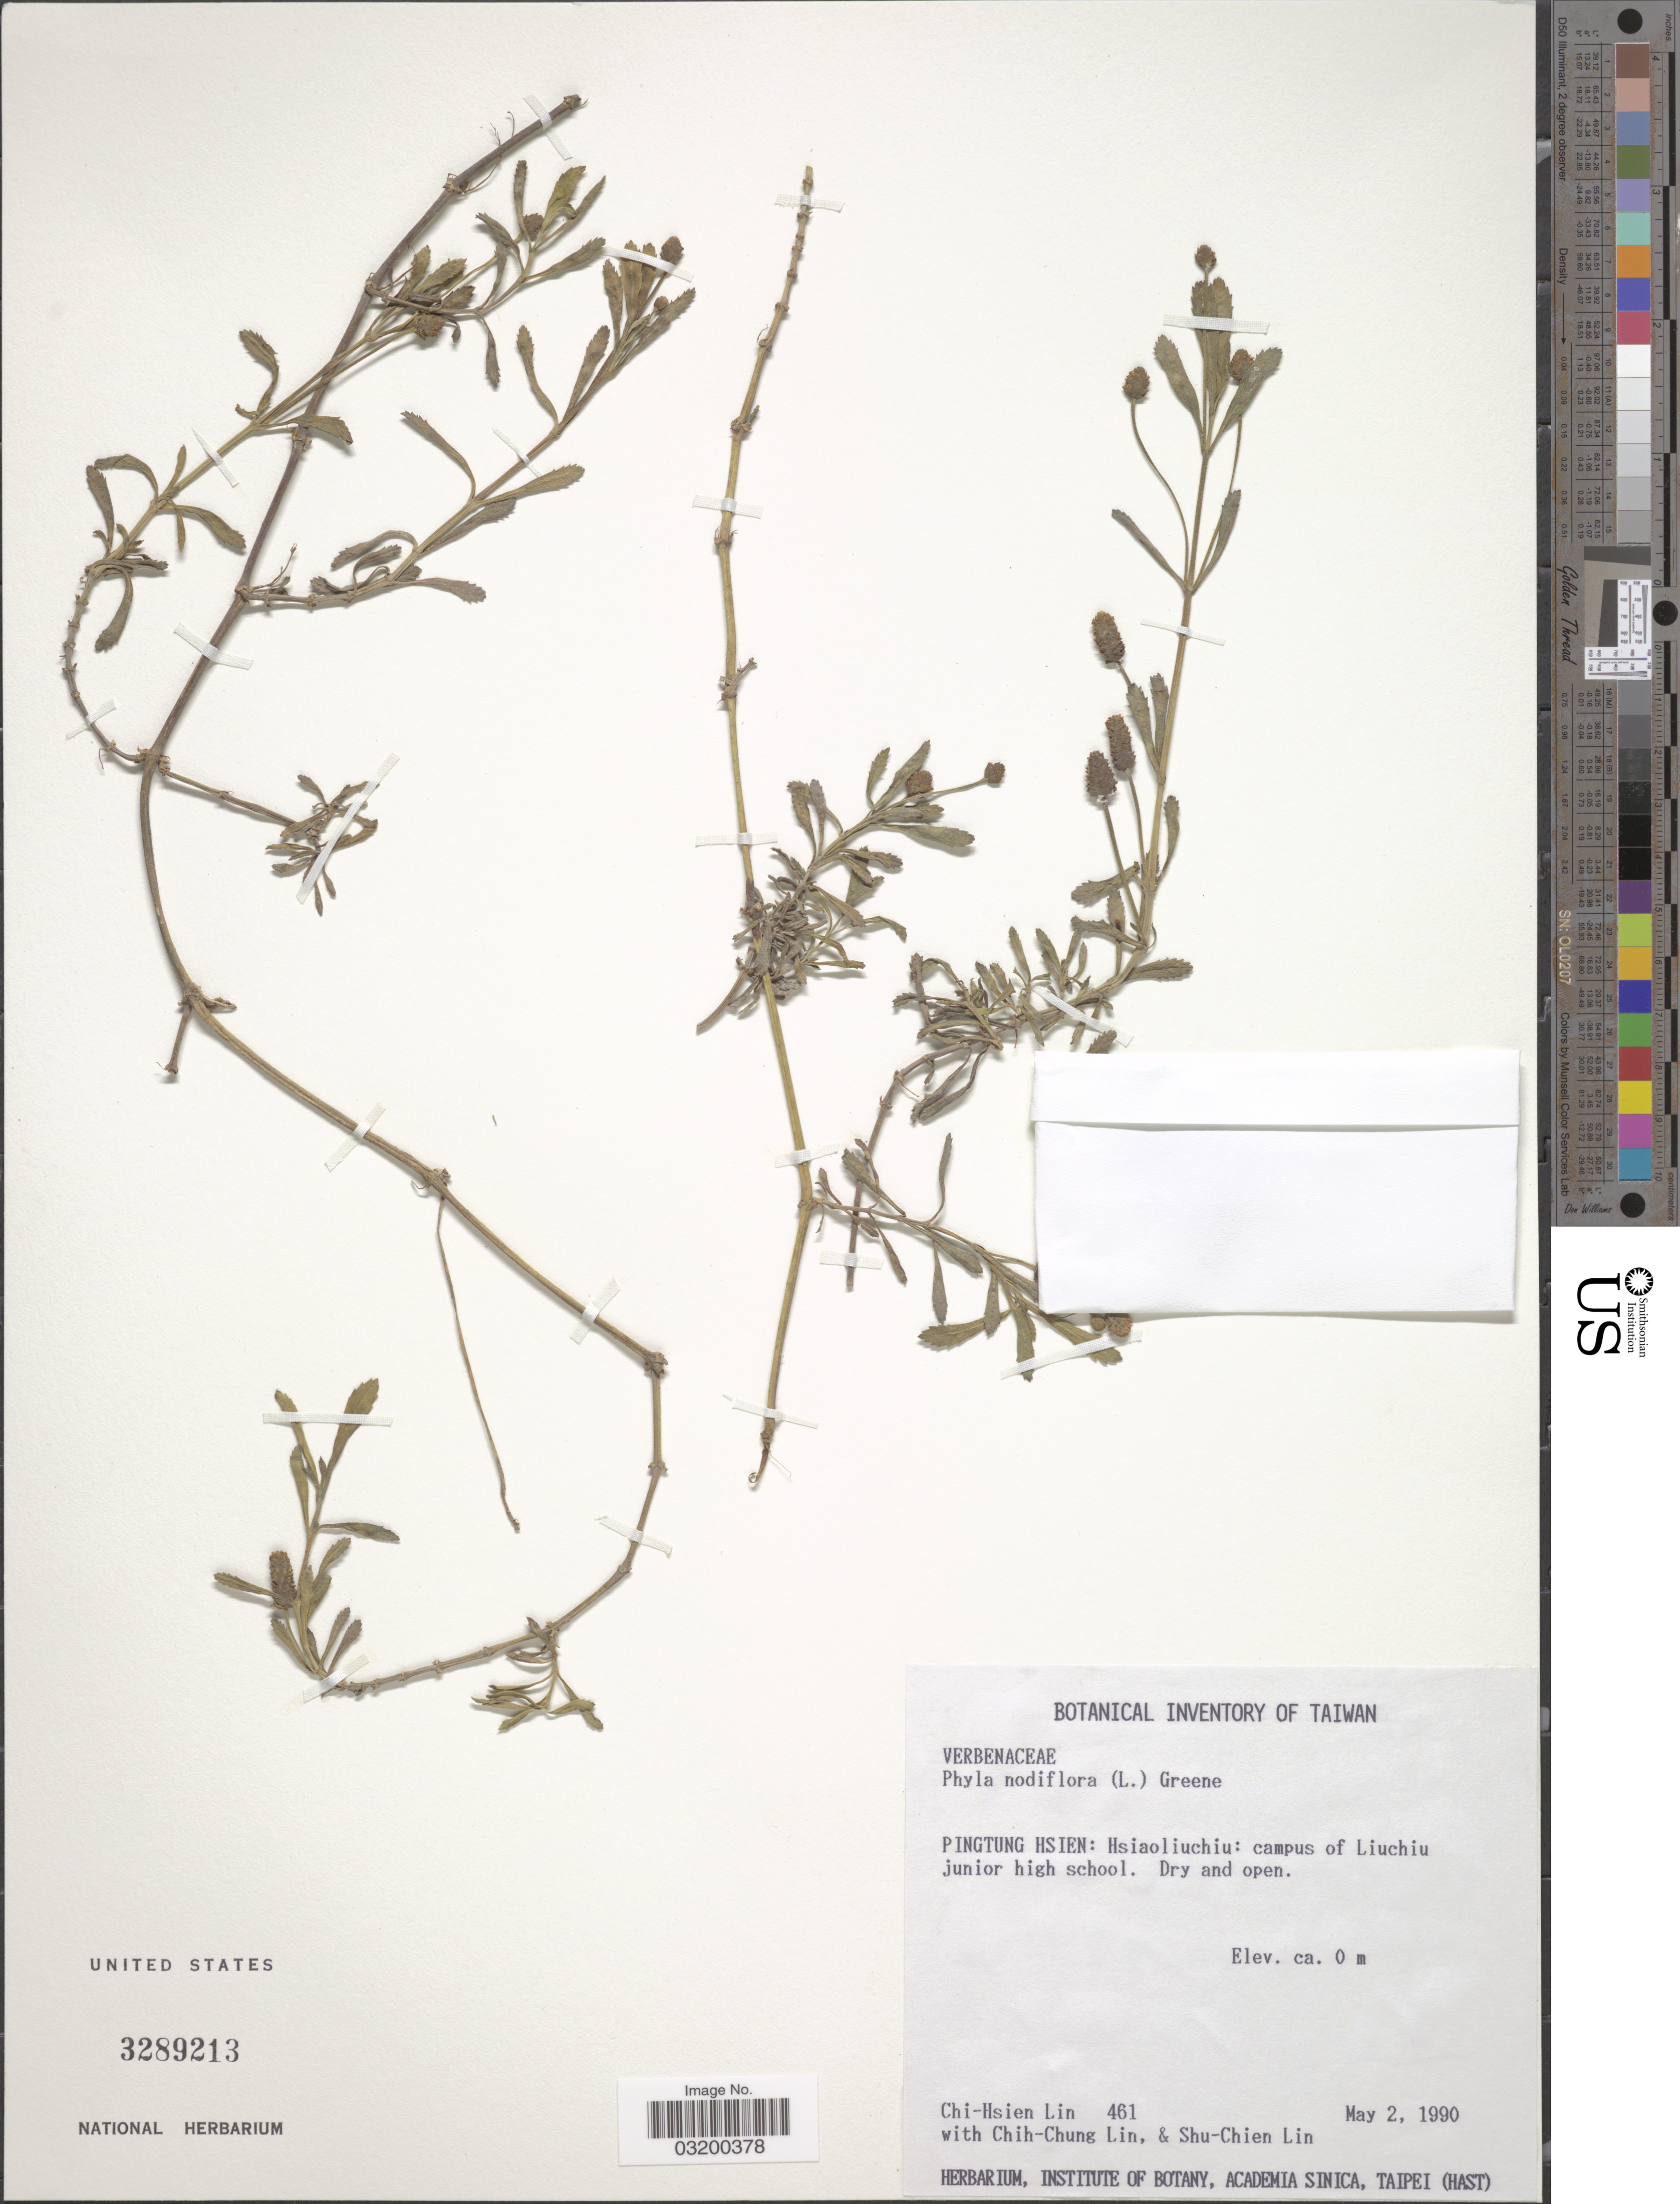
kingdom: Plantae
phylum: Tracheophyta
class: Magnoliopsida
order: Lamiales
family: Verbenaceae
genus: Phyla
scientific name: Phyla nodiflora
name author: (L.) Greene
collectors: C. Lin, C. Lin & S. Lin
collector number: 461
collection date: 1990-05-02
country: Taiwan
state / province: Pingtung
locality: Pingtung Hsien: Hsiaoliuchiu: campus of Liuchiu junior high school.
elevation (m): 0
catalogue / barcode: US 3289213